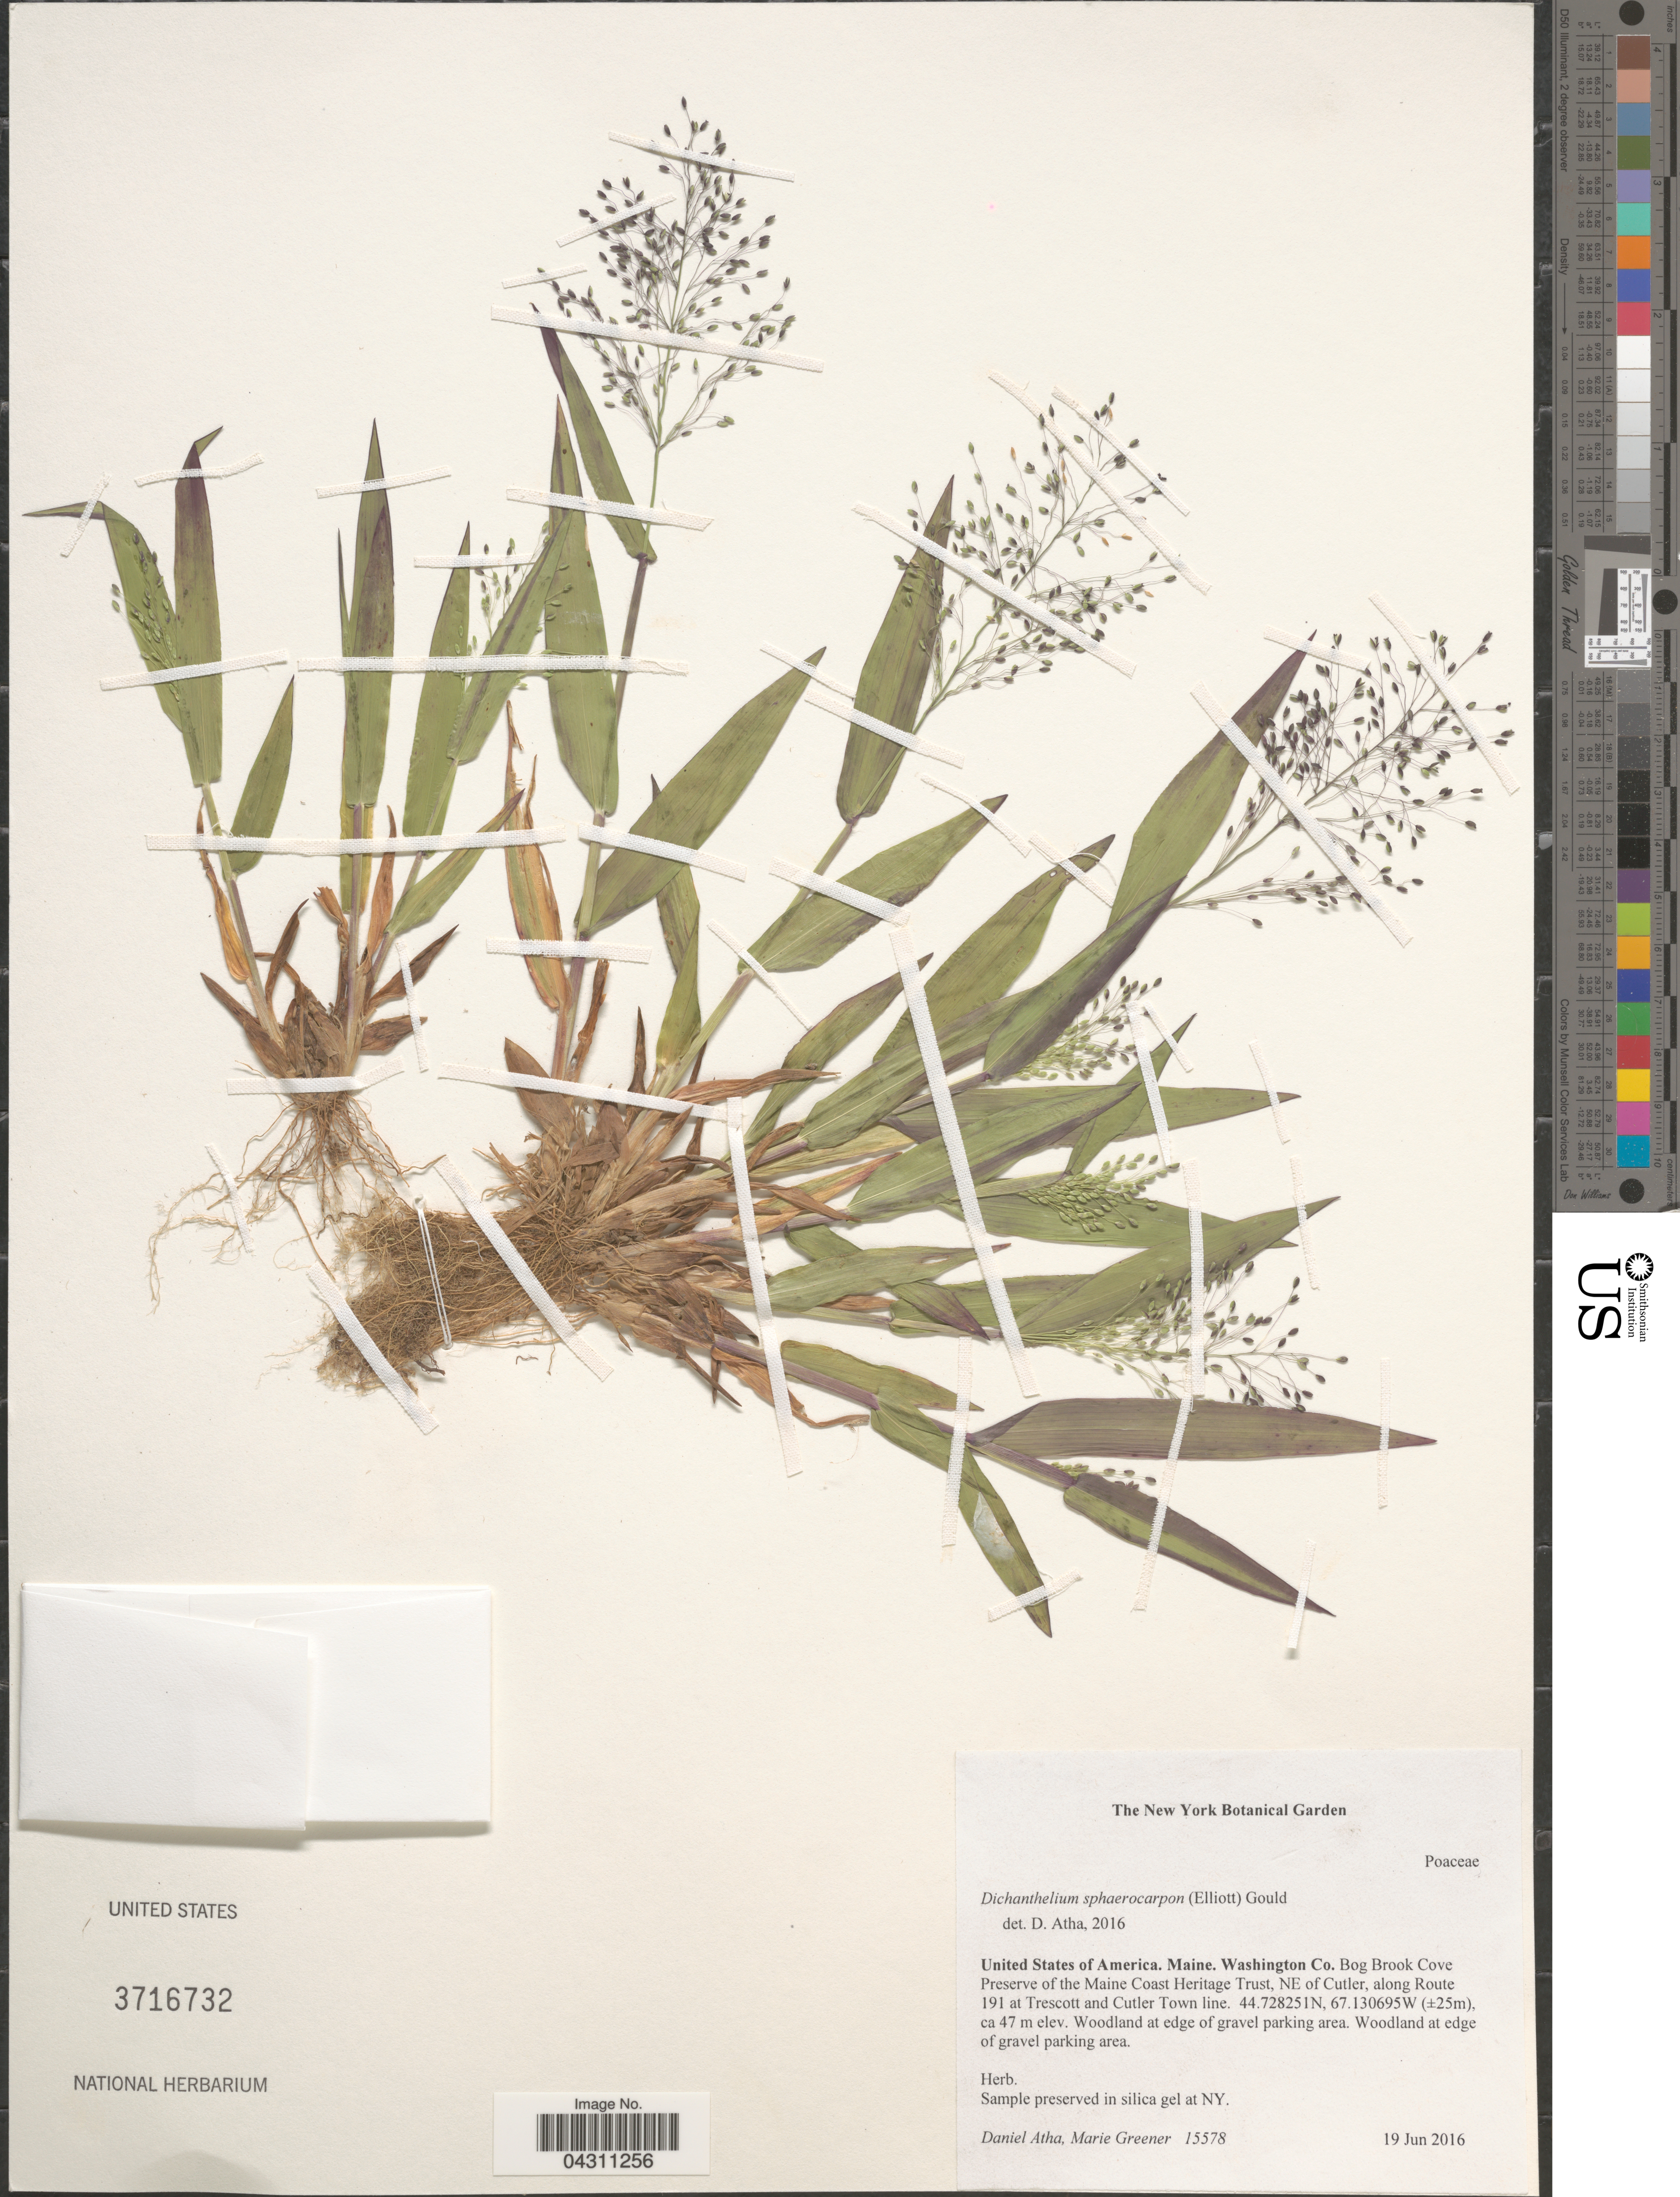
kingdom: Plantae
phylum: Tracheophyta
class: Liliopsida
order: Poales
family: Poaceae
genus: Dichanthelium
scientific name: Dichanthelium sphaerocarpon var. sphaerocarpon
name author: (Elliott) Gould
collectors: D. Atha & M. Greener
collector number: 15578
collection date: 2016-06-19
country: United States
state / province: Maine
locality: Washington Co. Bog Brook Cove Preserve of the Maine Coast Heritage Trust, NE of Cutler, along Route 191 at Trescott and Cutler Town line.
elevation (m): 47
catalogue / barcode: US 3716732